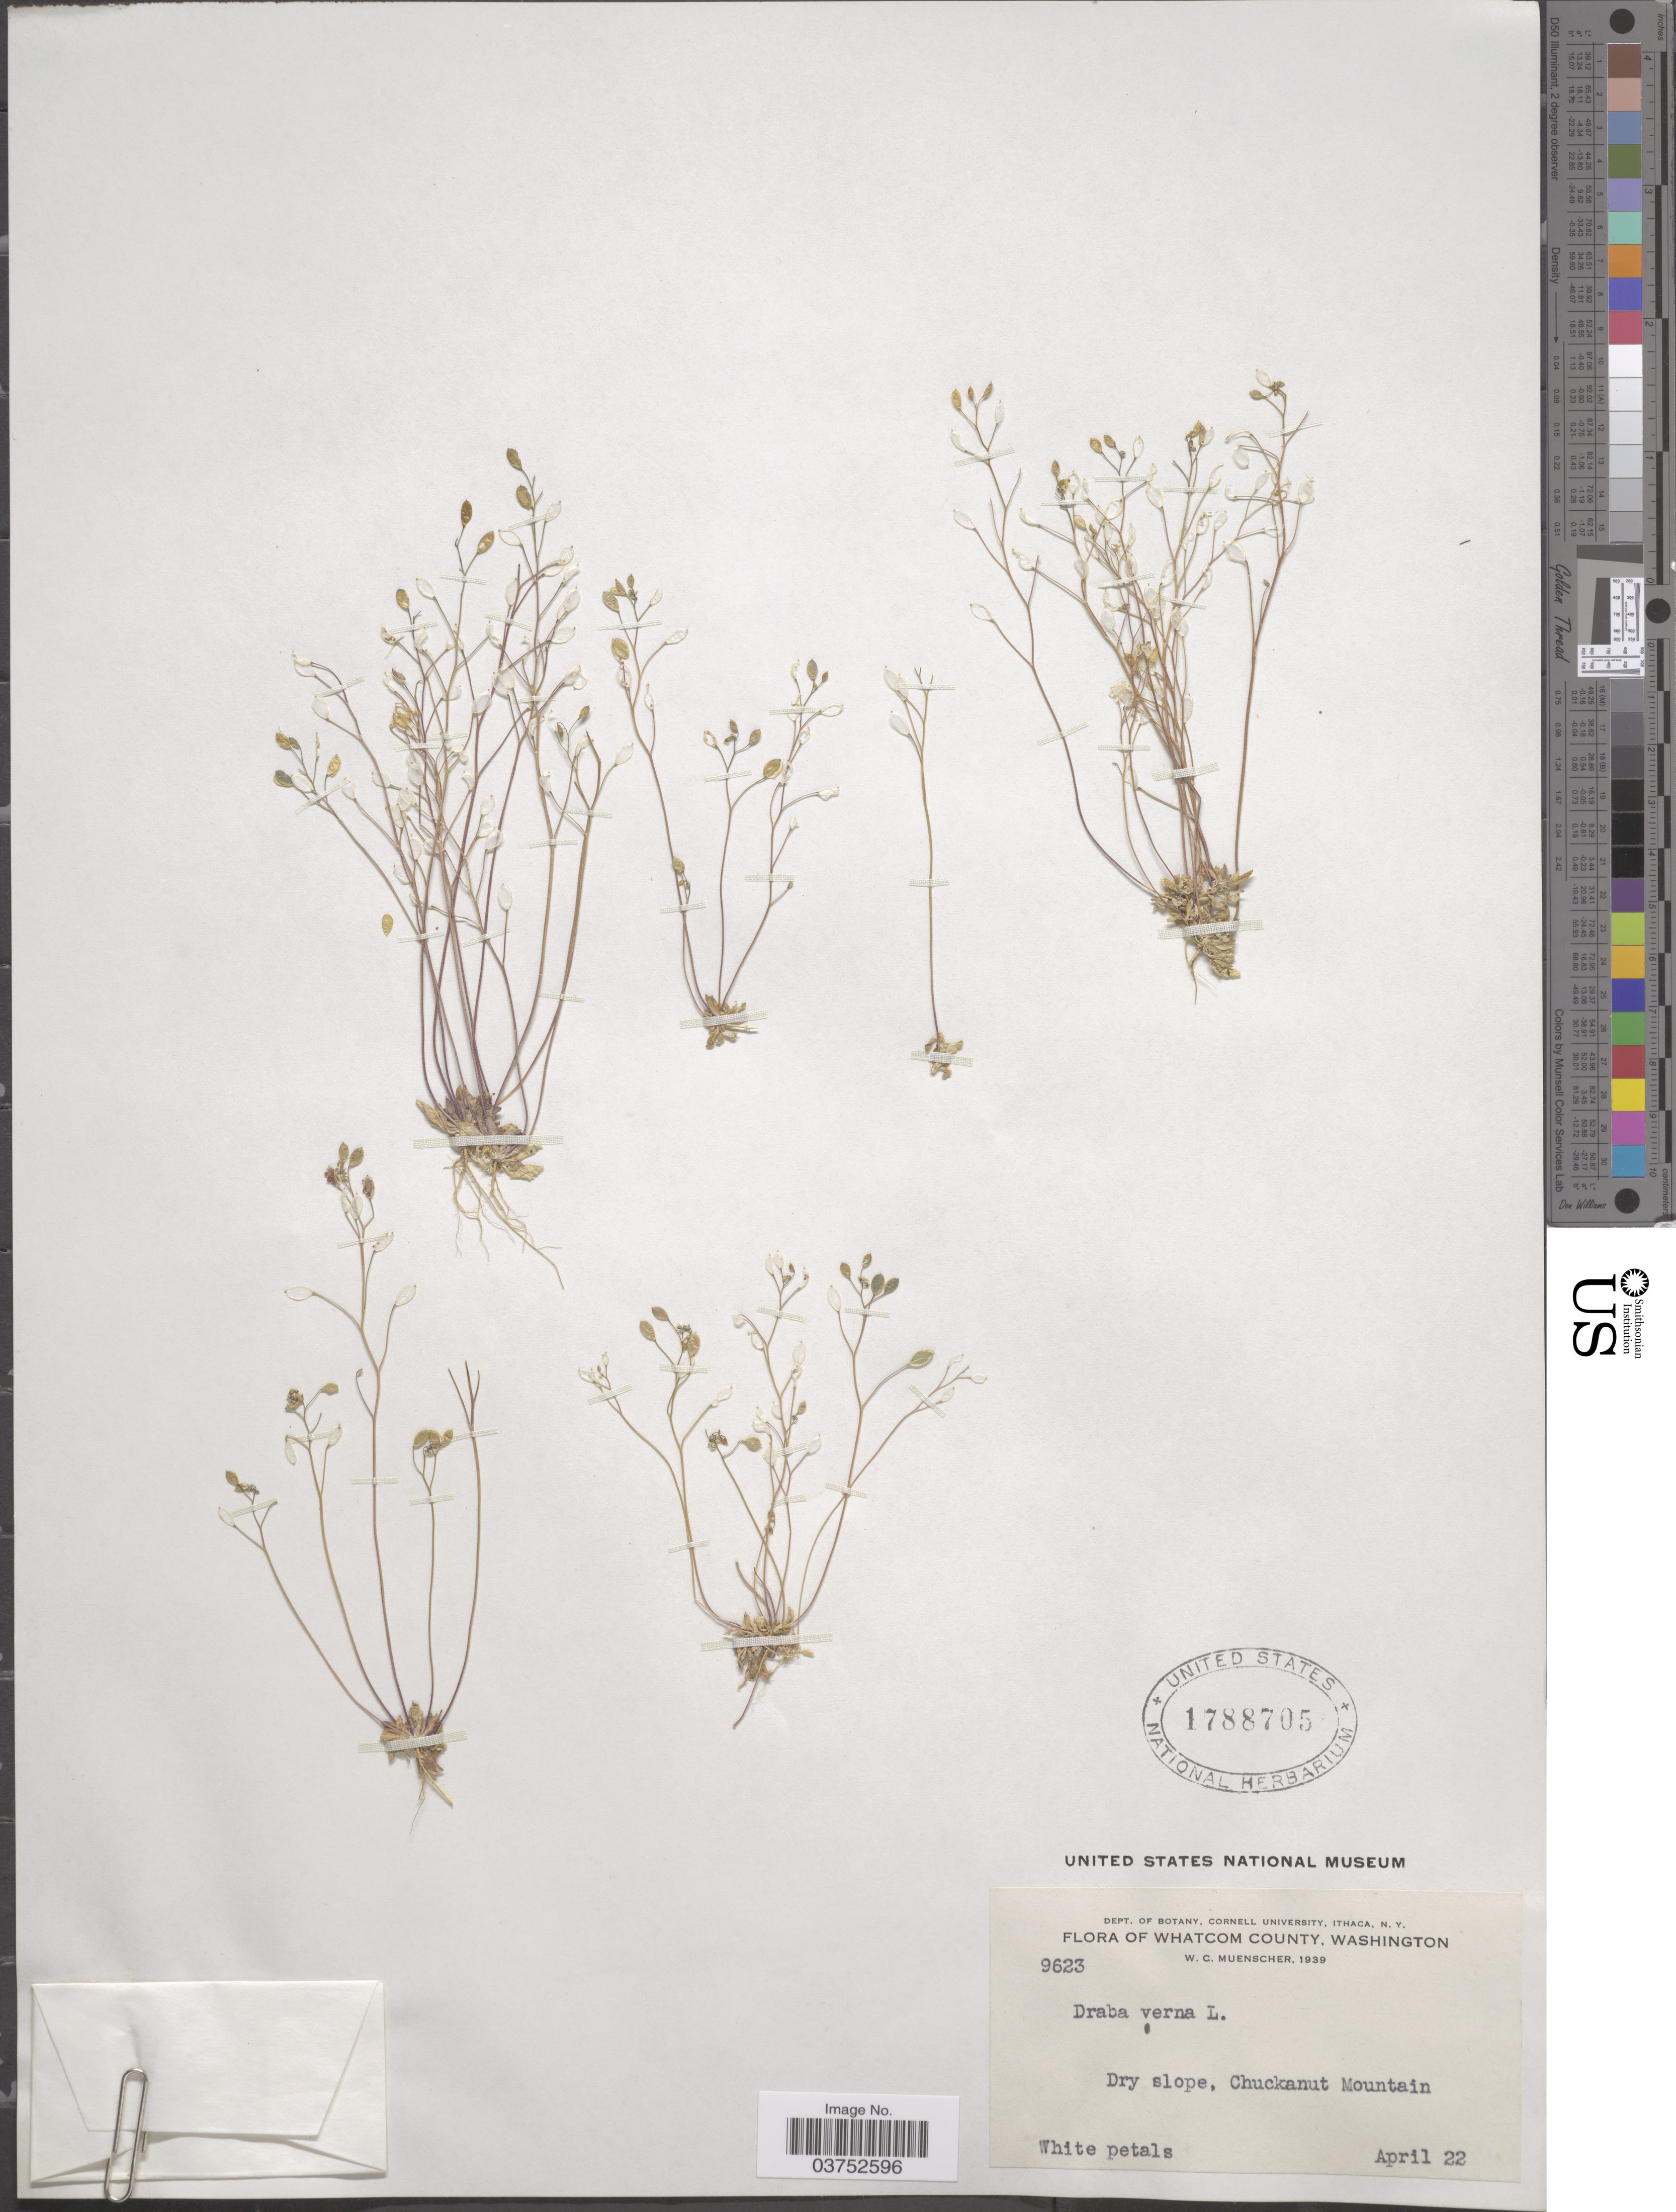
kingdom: Plantae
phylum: Tracheophyta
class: Magnoliopsida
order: Brassicales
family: Brassicaceae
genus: Draba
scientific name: Draba verna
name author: L.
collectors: W. Muenscher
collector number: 9623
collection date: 1939-04-22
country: United States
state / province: Washington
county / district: Whatcom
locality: Whatcom County. Chuckanut Mountain.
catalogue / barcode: US 1788705